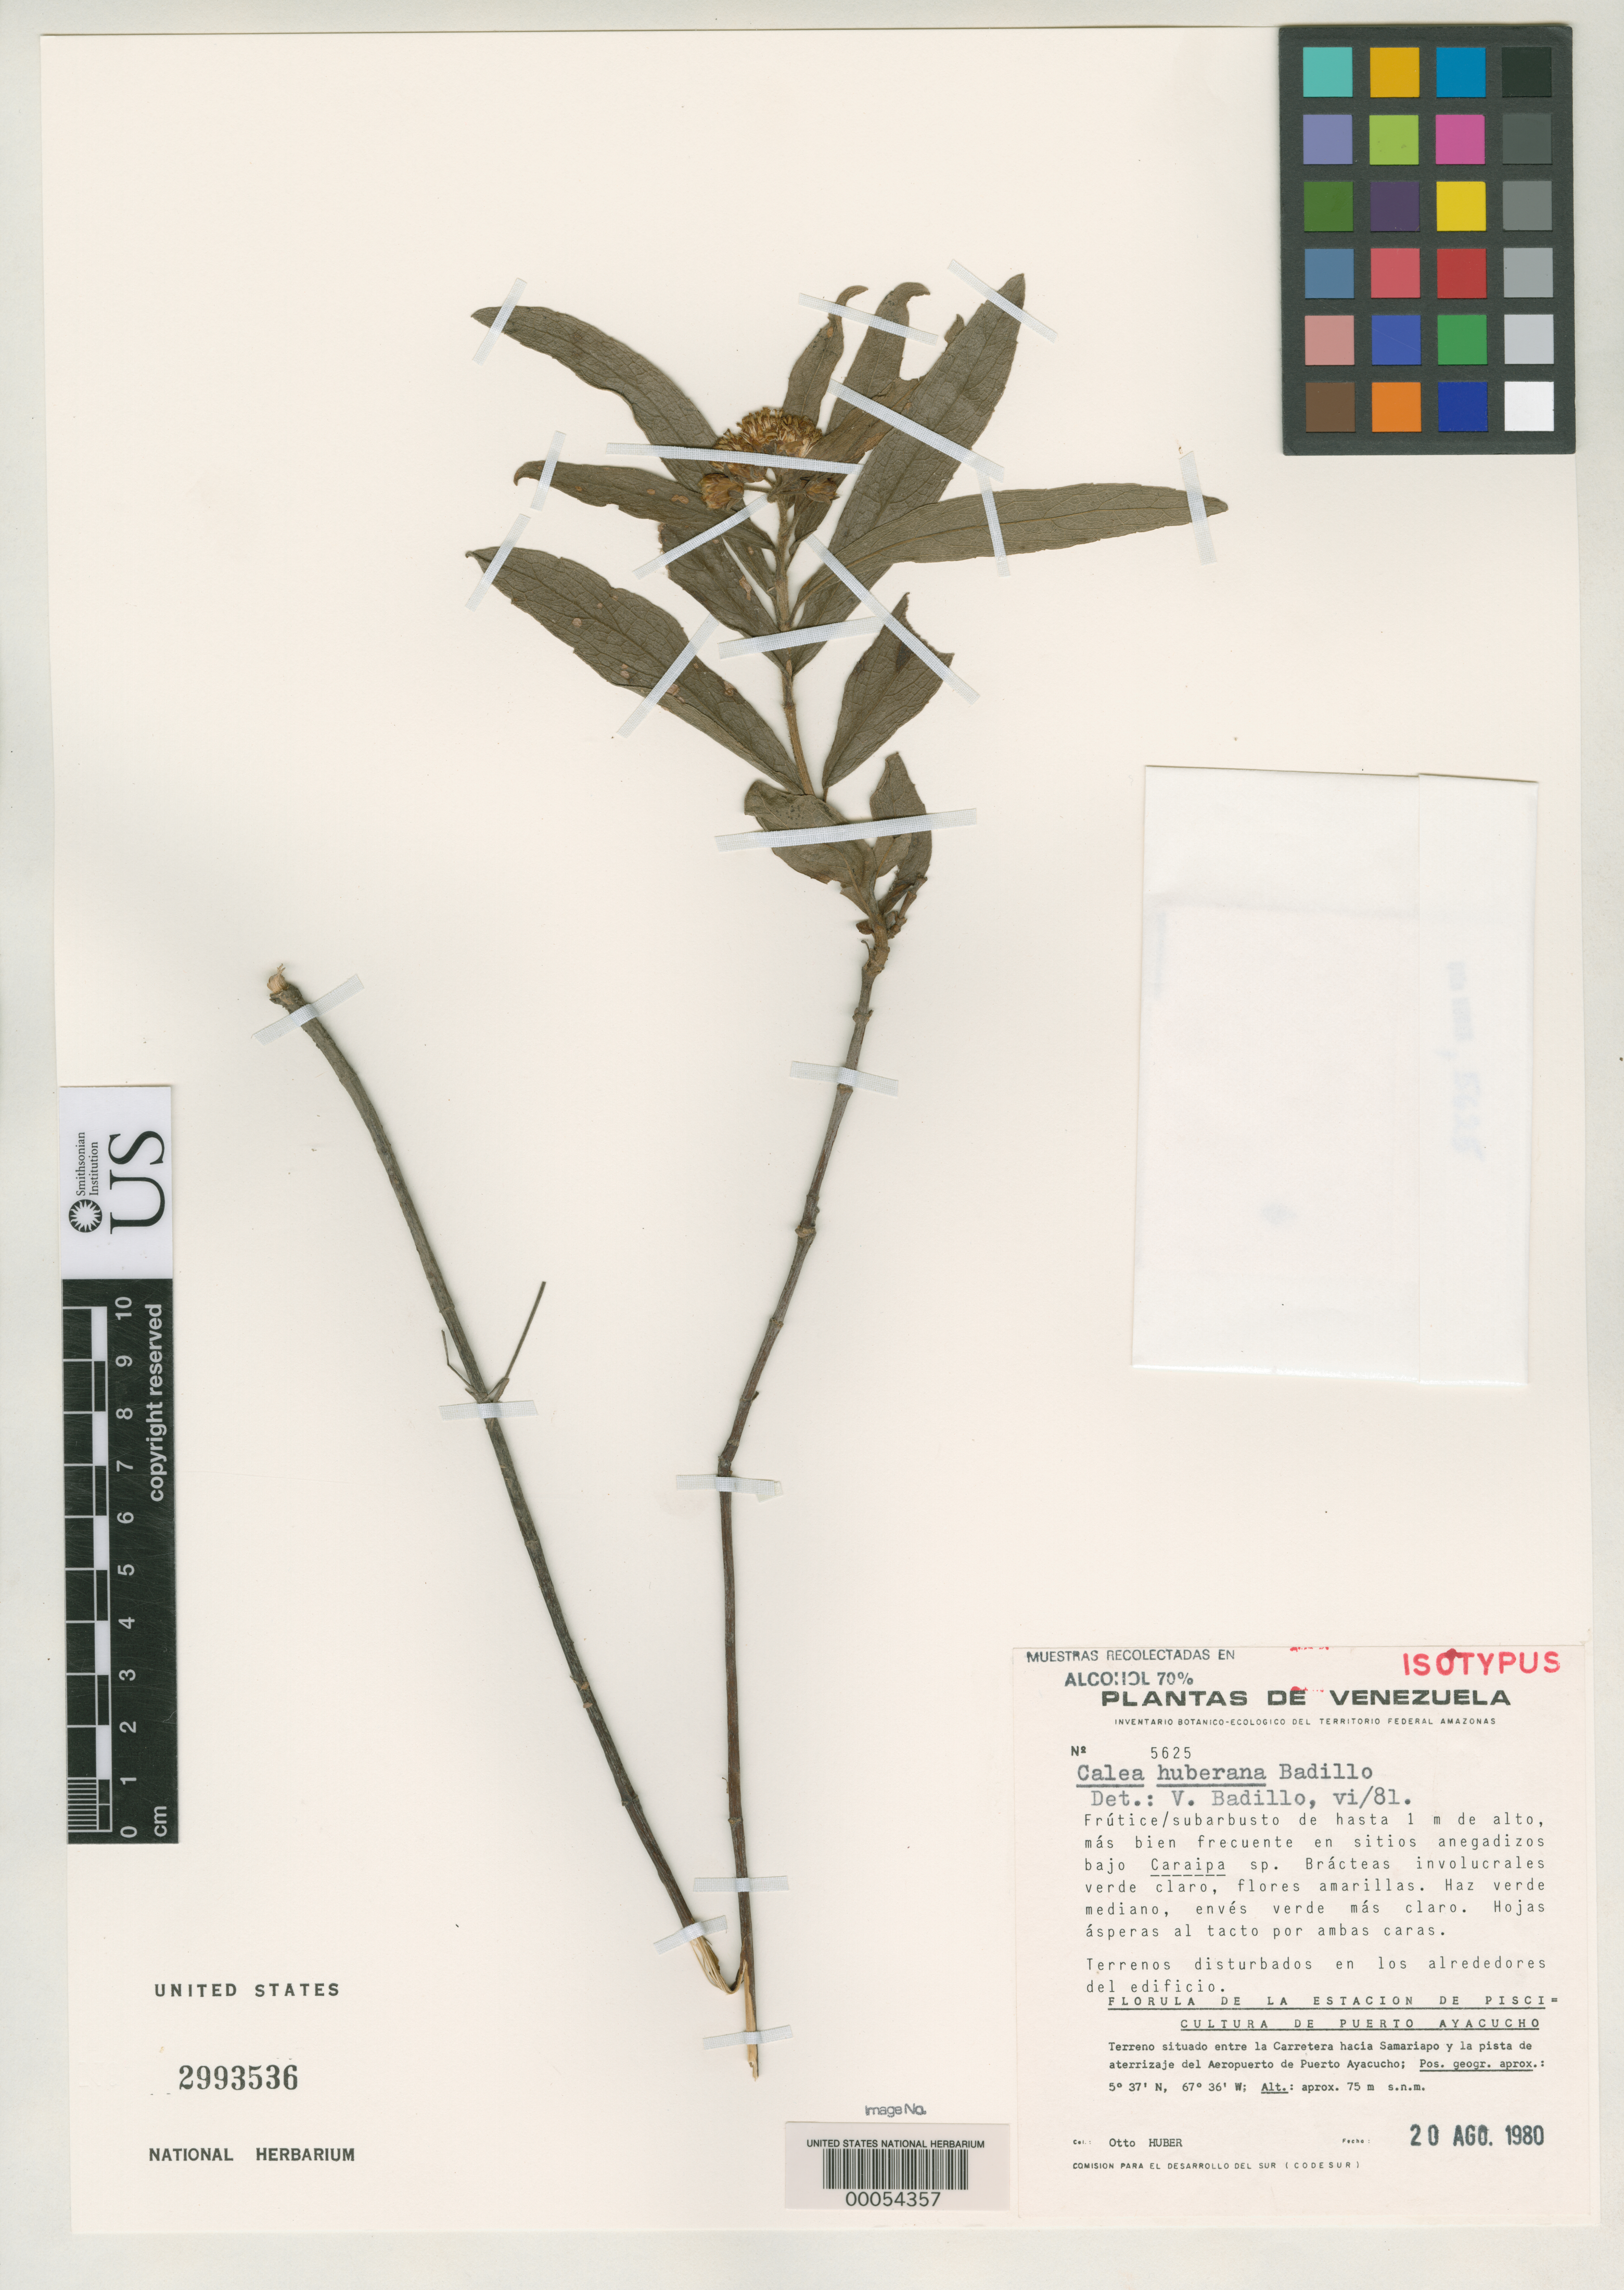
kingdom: Plantae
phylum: Tracheophyta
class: Magnoliopsida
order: Asterales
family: Asteraceae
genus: Calea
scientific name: Calea huberana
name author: V.M. Badillo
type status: Isotype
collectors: O. Huber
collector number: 5625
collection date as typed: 20 Aug 1980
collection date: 1980-08-20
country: Venezuela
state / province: Amazonas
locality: Between La Carretera, near Samariapo and Puerto Ayacucho Airport.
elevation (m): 75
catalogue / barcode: US 2993536